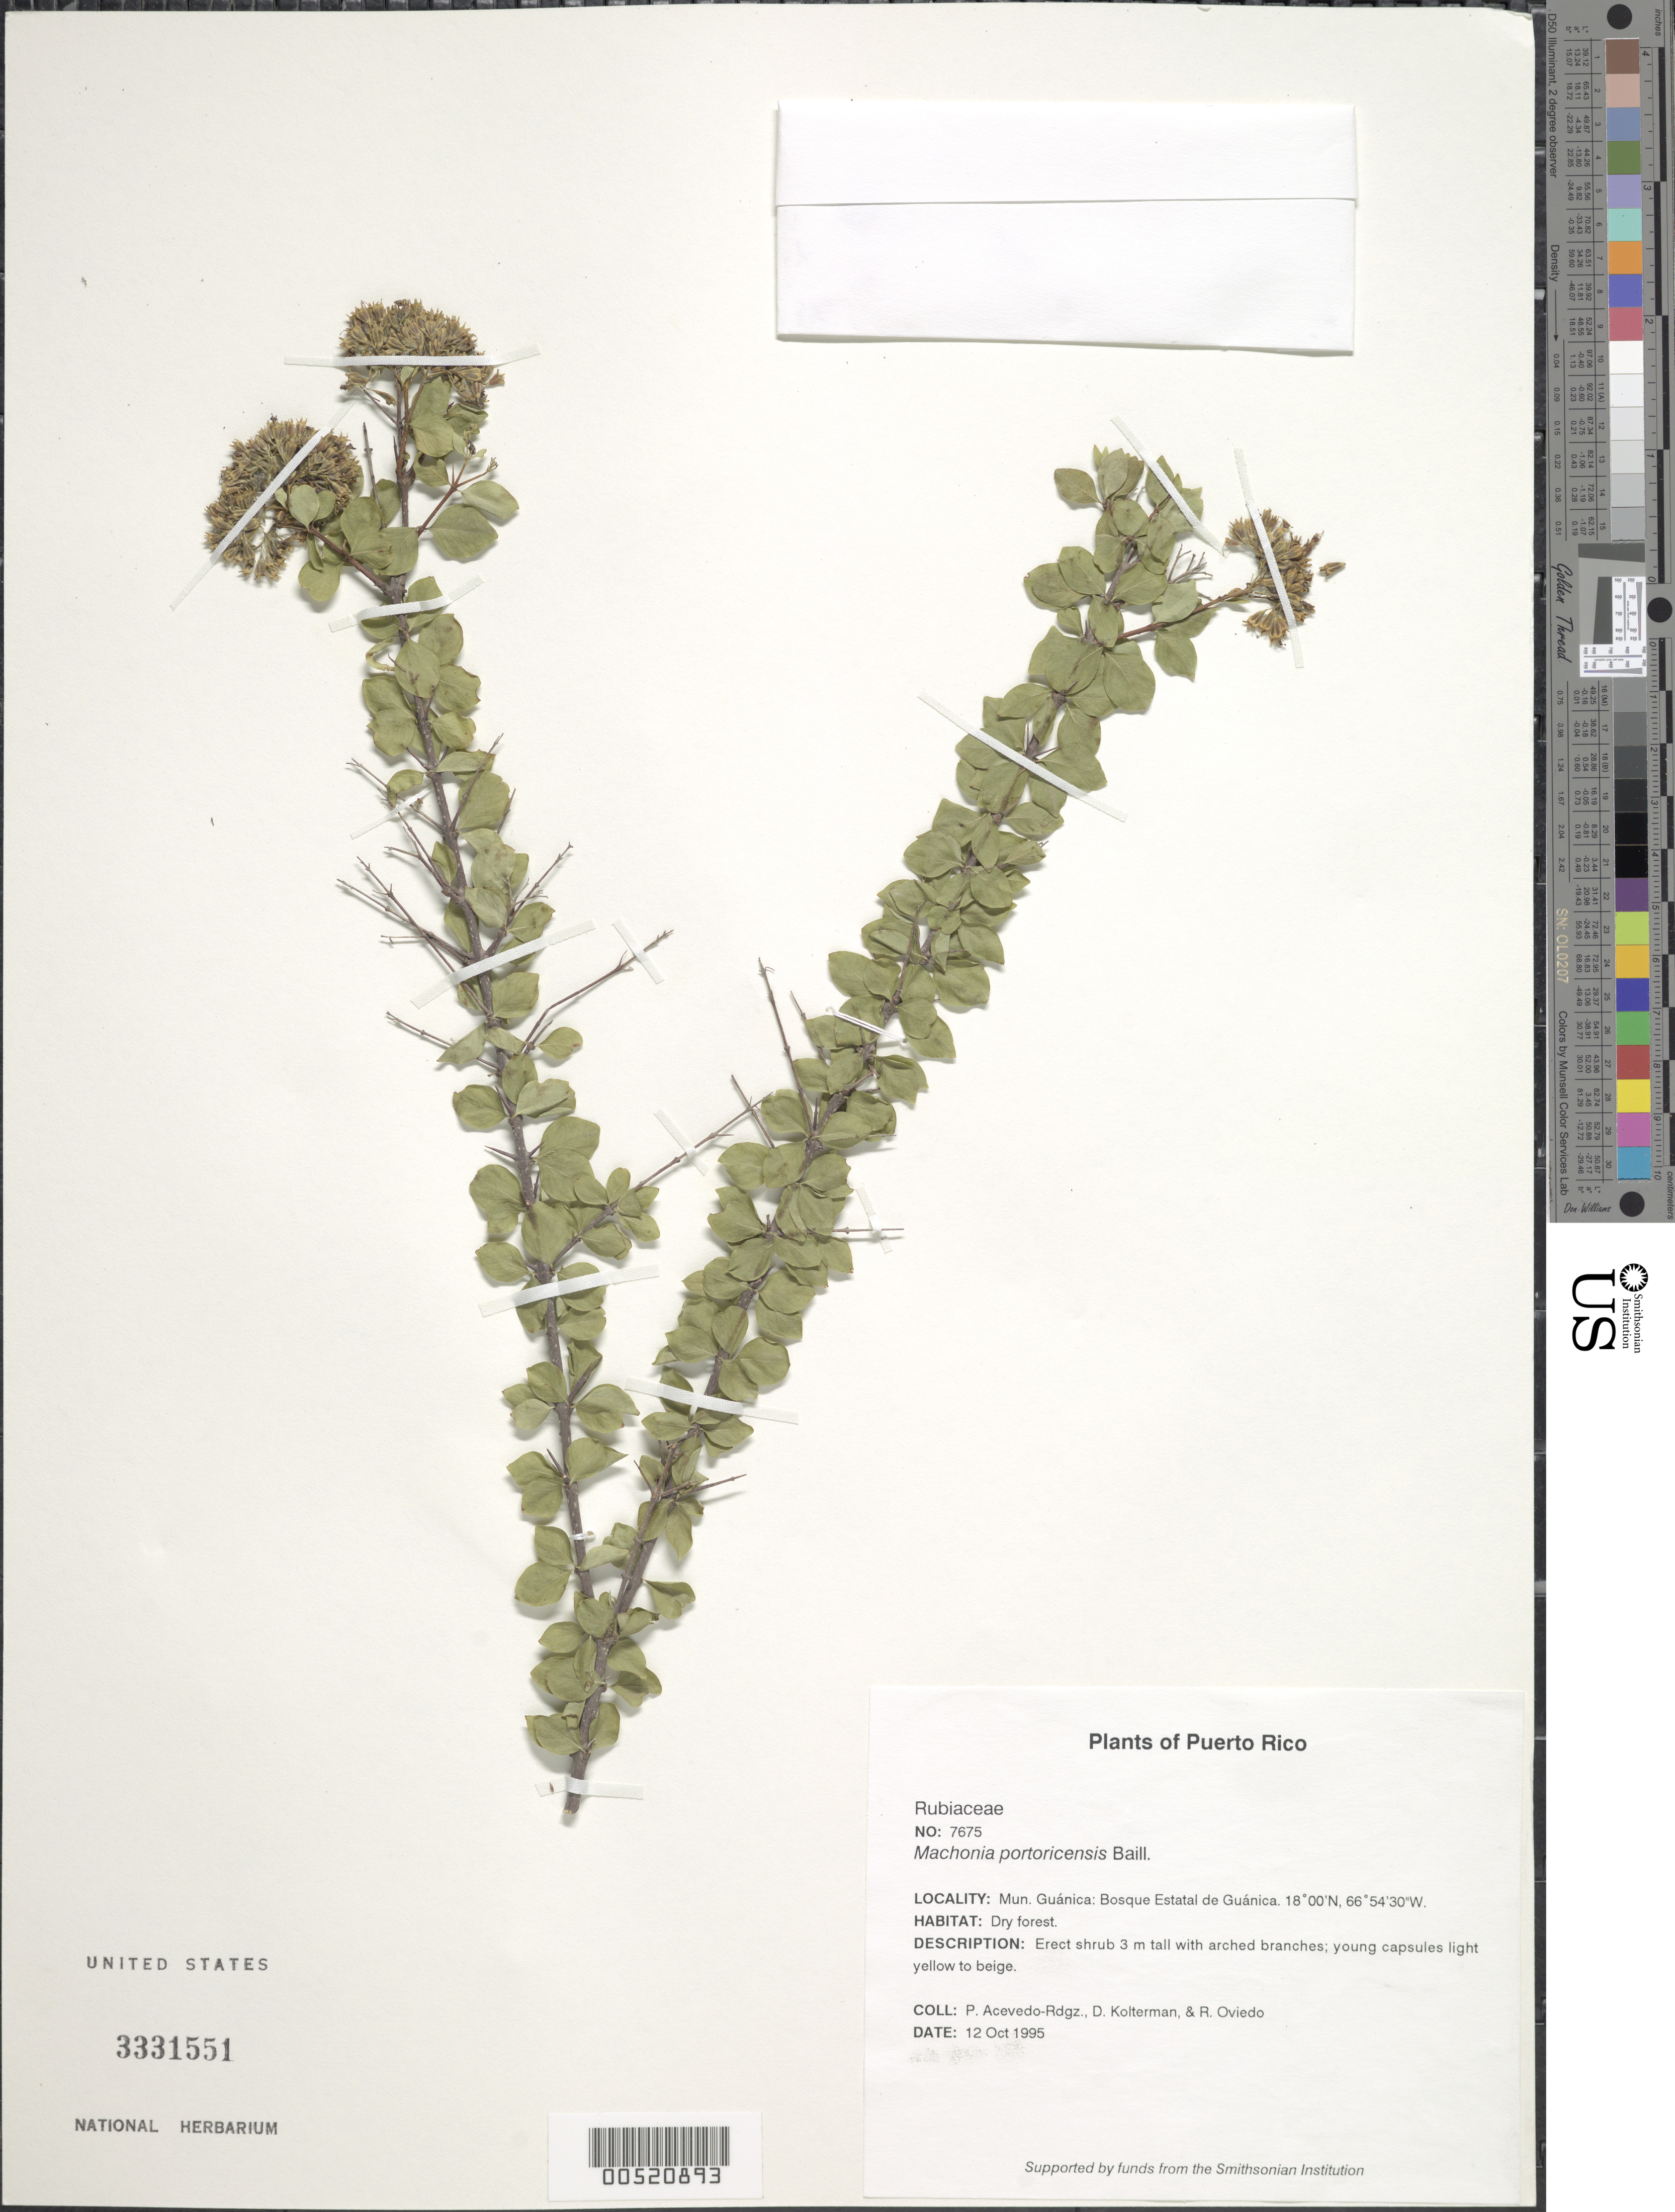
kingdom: Plantae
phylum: Tracheophyta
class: Magnoliopsida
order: Gentianales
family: Rubiaceae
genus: Machaonia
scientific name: Machaonia portoricensis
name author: Baill.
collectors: P. Acevedo-Rodr., D. Kolterman & R. Oviedo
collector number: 7675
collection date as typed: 12 Oct 1995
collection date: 1995-10-12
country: Puerto Rico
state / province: Guánica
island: Puerto Rico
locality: Guánica; Bosque Estatal de Guánica; along trail off main road to Ranger's station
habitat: Dry forest.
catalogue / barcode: US 3331551